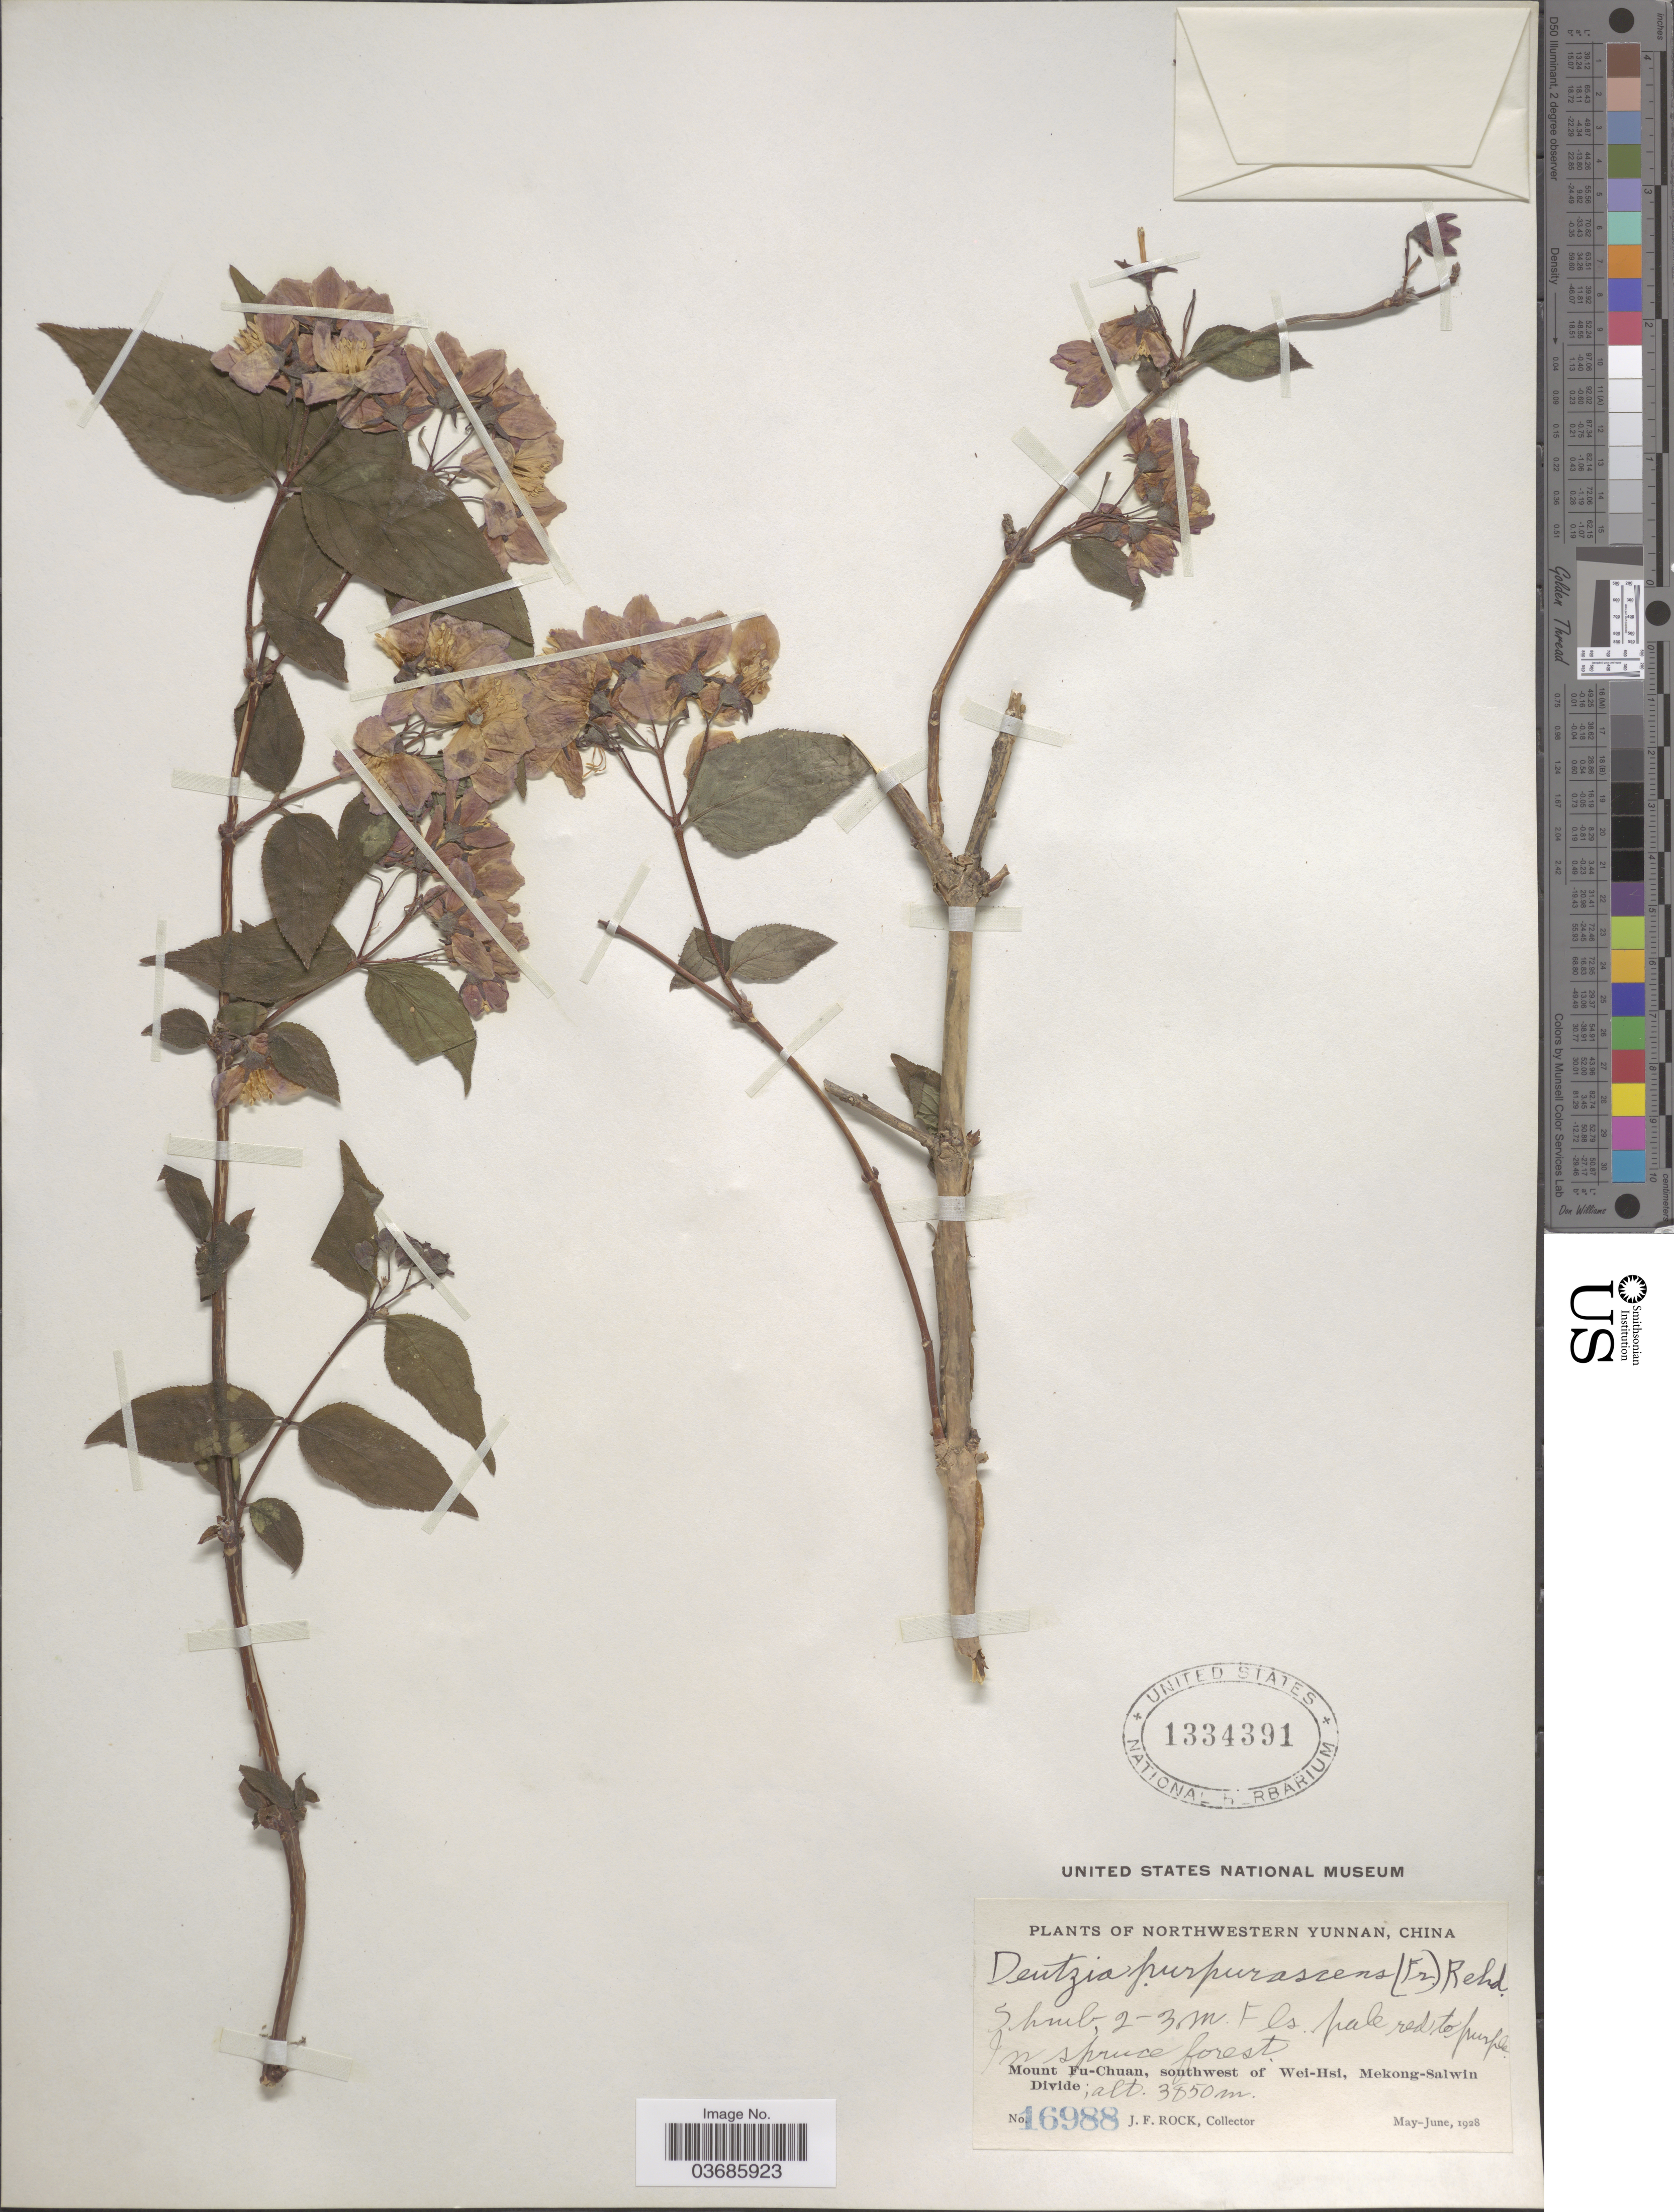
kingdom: Plantae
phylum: Tracheophyta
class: Magnoliopsida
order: Cornales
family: Hydrangeaceae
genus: Deutzia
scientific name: Deutzia purpurascens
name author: Rehder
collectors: J. Rock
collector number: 16988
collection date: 1928-05/1928-06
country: China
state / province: Yunnan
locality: Northwestern Yunnan. Mount Fu-Chuan, southwest of Wei-Hsi, Mekong-Salwin Divide.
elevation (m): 3850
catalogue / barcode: US 1334391